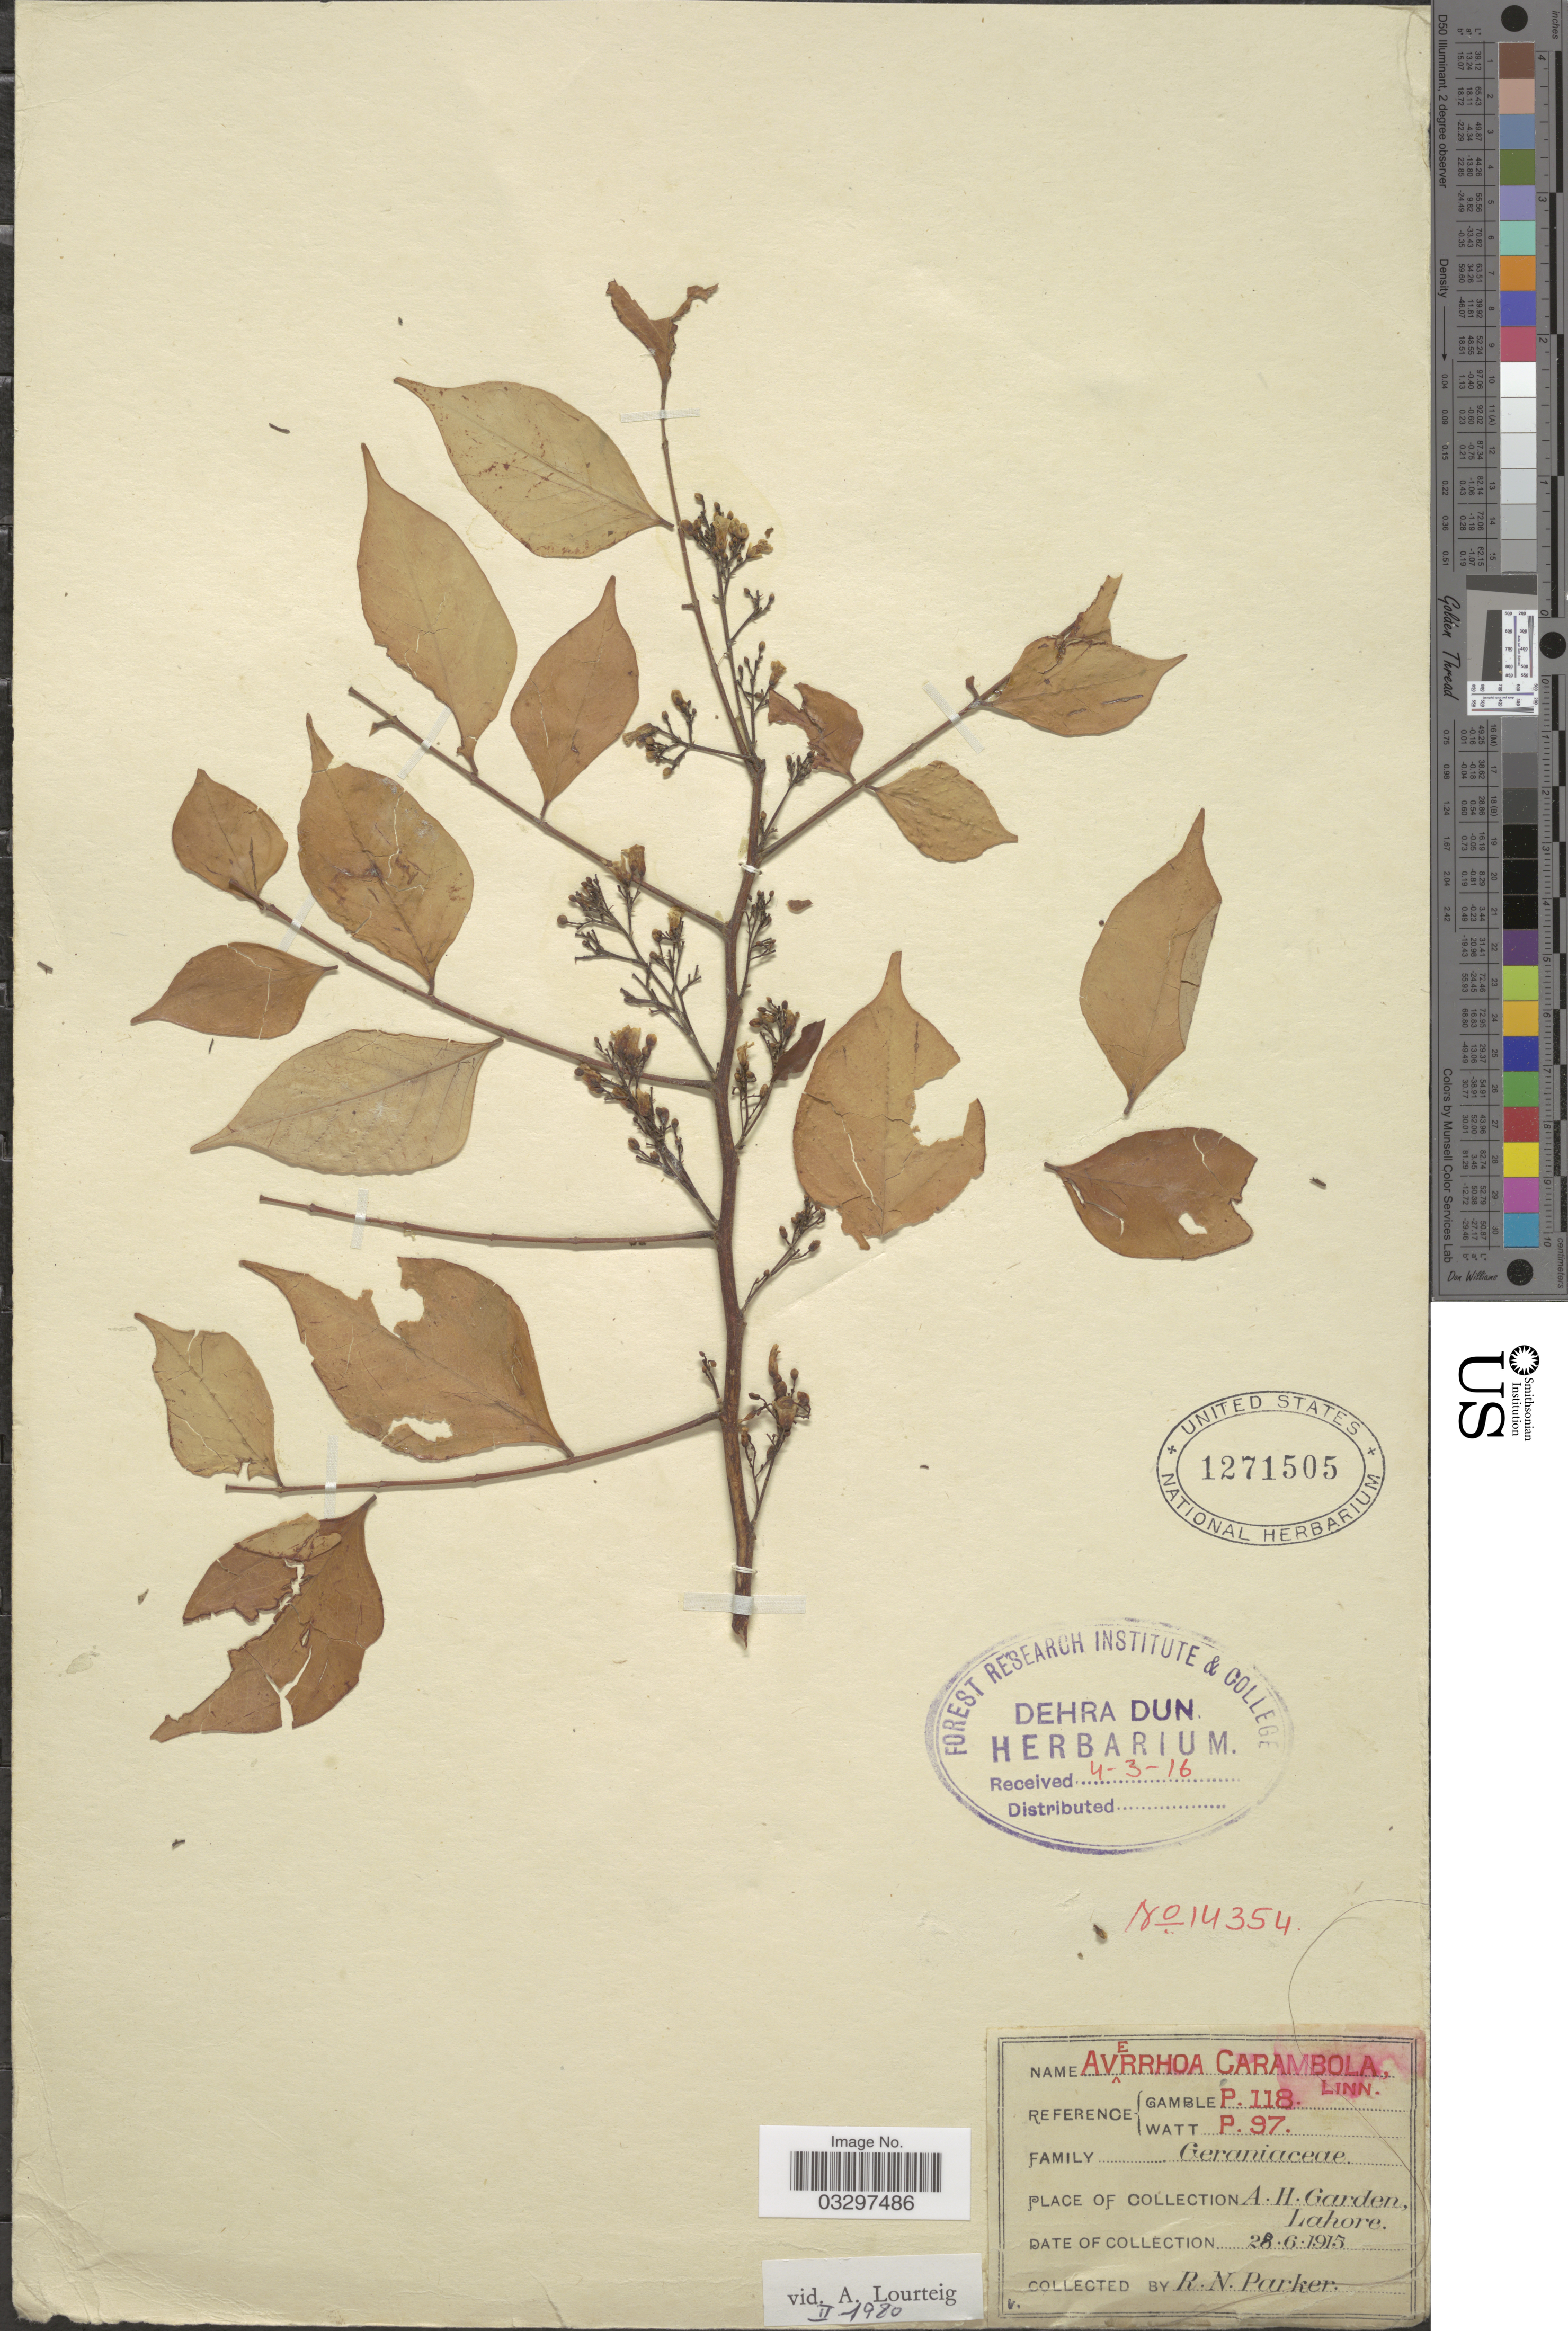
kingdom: Plantae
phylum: Tracheophyta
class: Magnoliopsida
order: Oxalidales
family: Oxalidaceae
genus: Averrhoa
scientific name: Averrhoa carambola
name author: L.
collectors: R. N. Parker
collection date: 1915-06-28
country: Pakistan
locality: A.H. Garden, Lahore.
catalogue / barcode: US 1271505